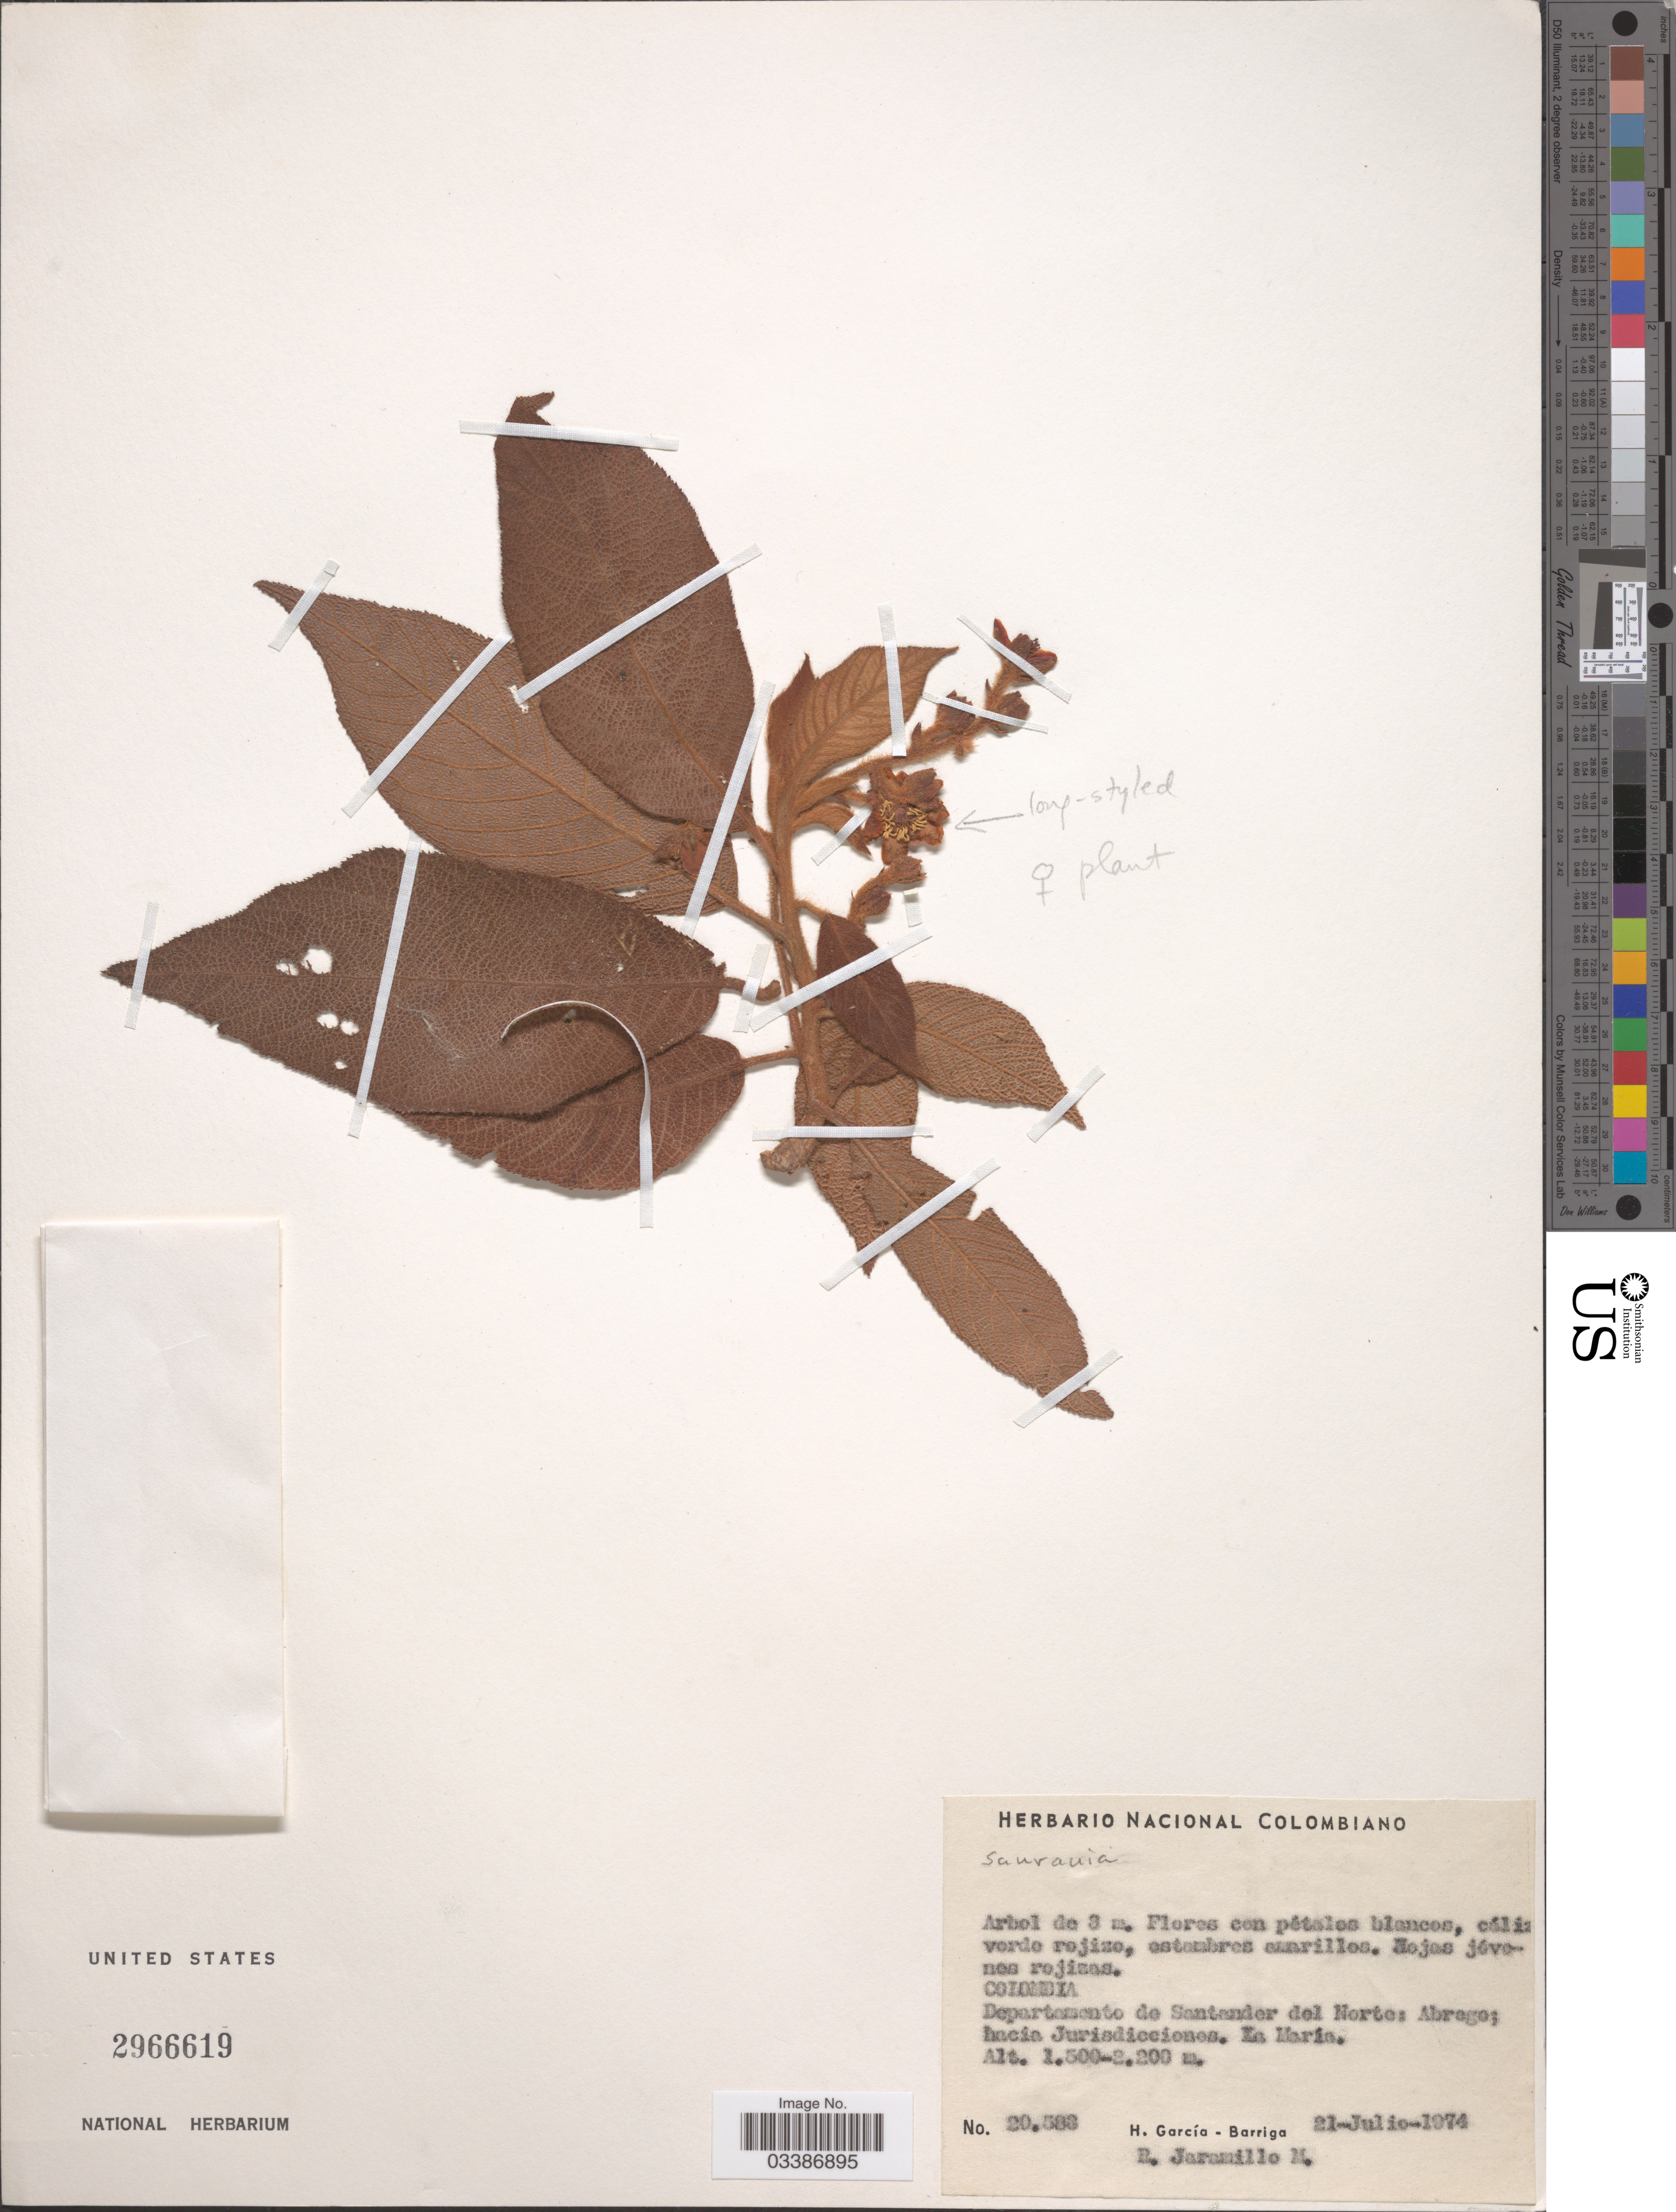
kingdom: Plantae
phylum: Tracheophyta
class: Magnoliopsida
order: Ericales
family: Actinidiaceae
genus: Saurauia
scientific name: Saurauia sp.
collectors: H. García Barriga & R. Jaramillo M.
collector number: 20583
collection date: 1974-07-21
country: Colombia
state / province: Norte de Santander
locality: Departamento de Santander del Norte: Abrage; hacia Jurisdicciones. La María.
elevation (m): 1500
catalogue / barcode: US 2966619